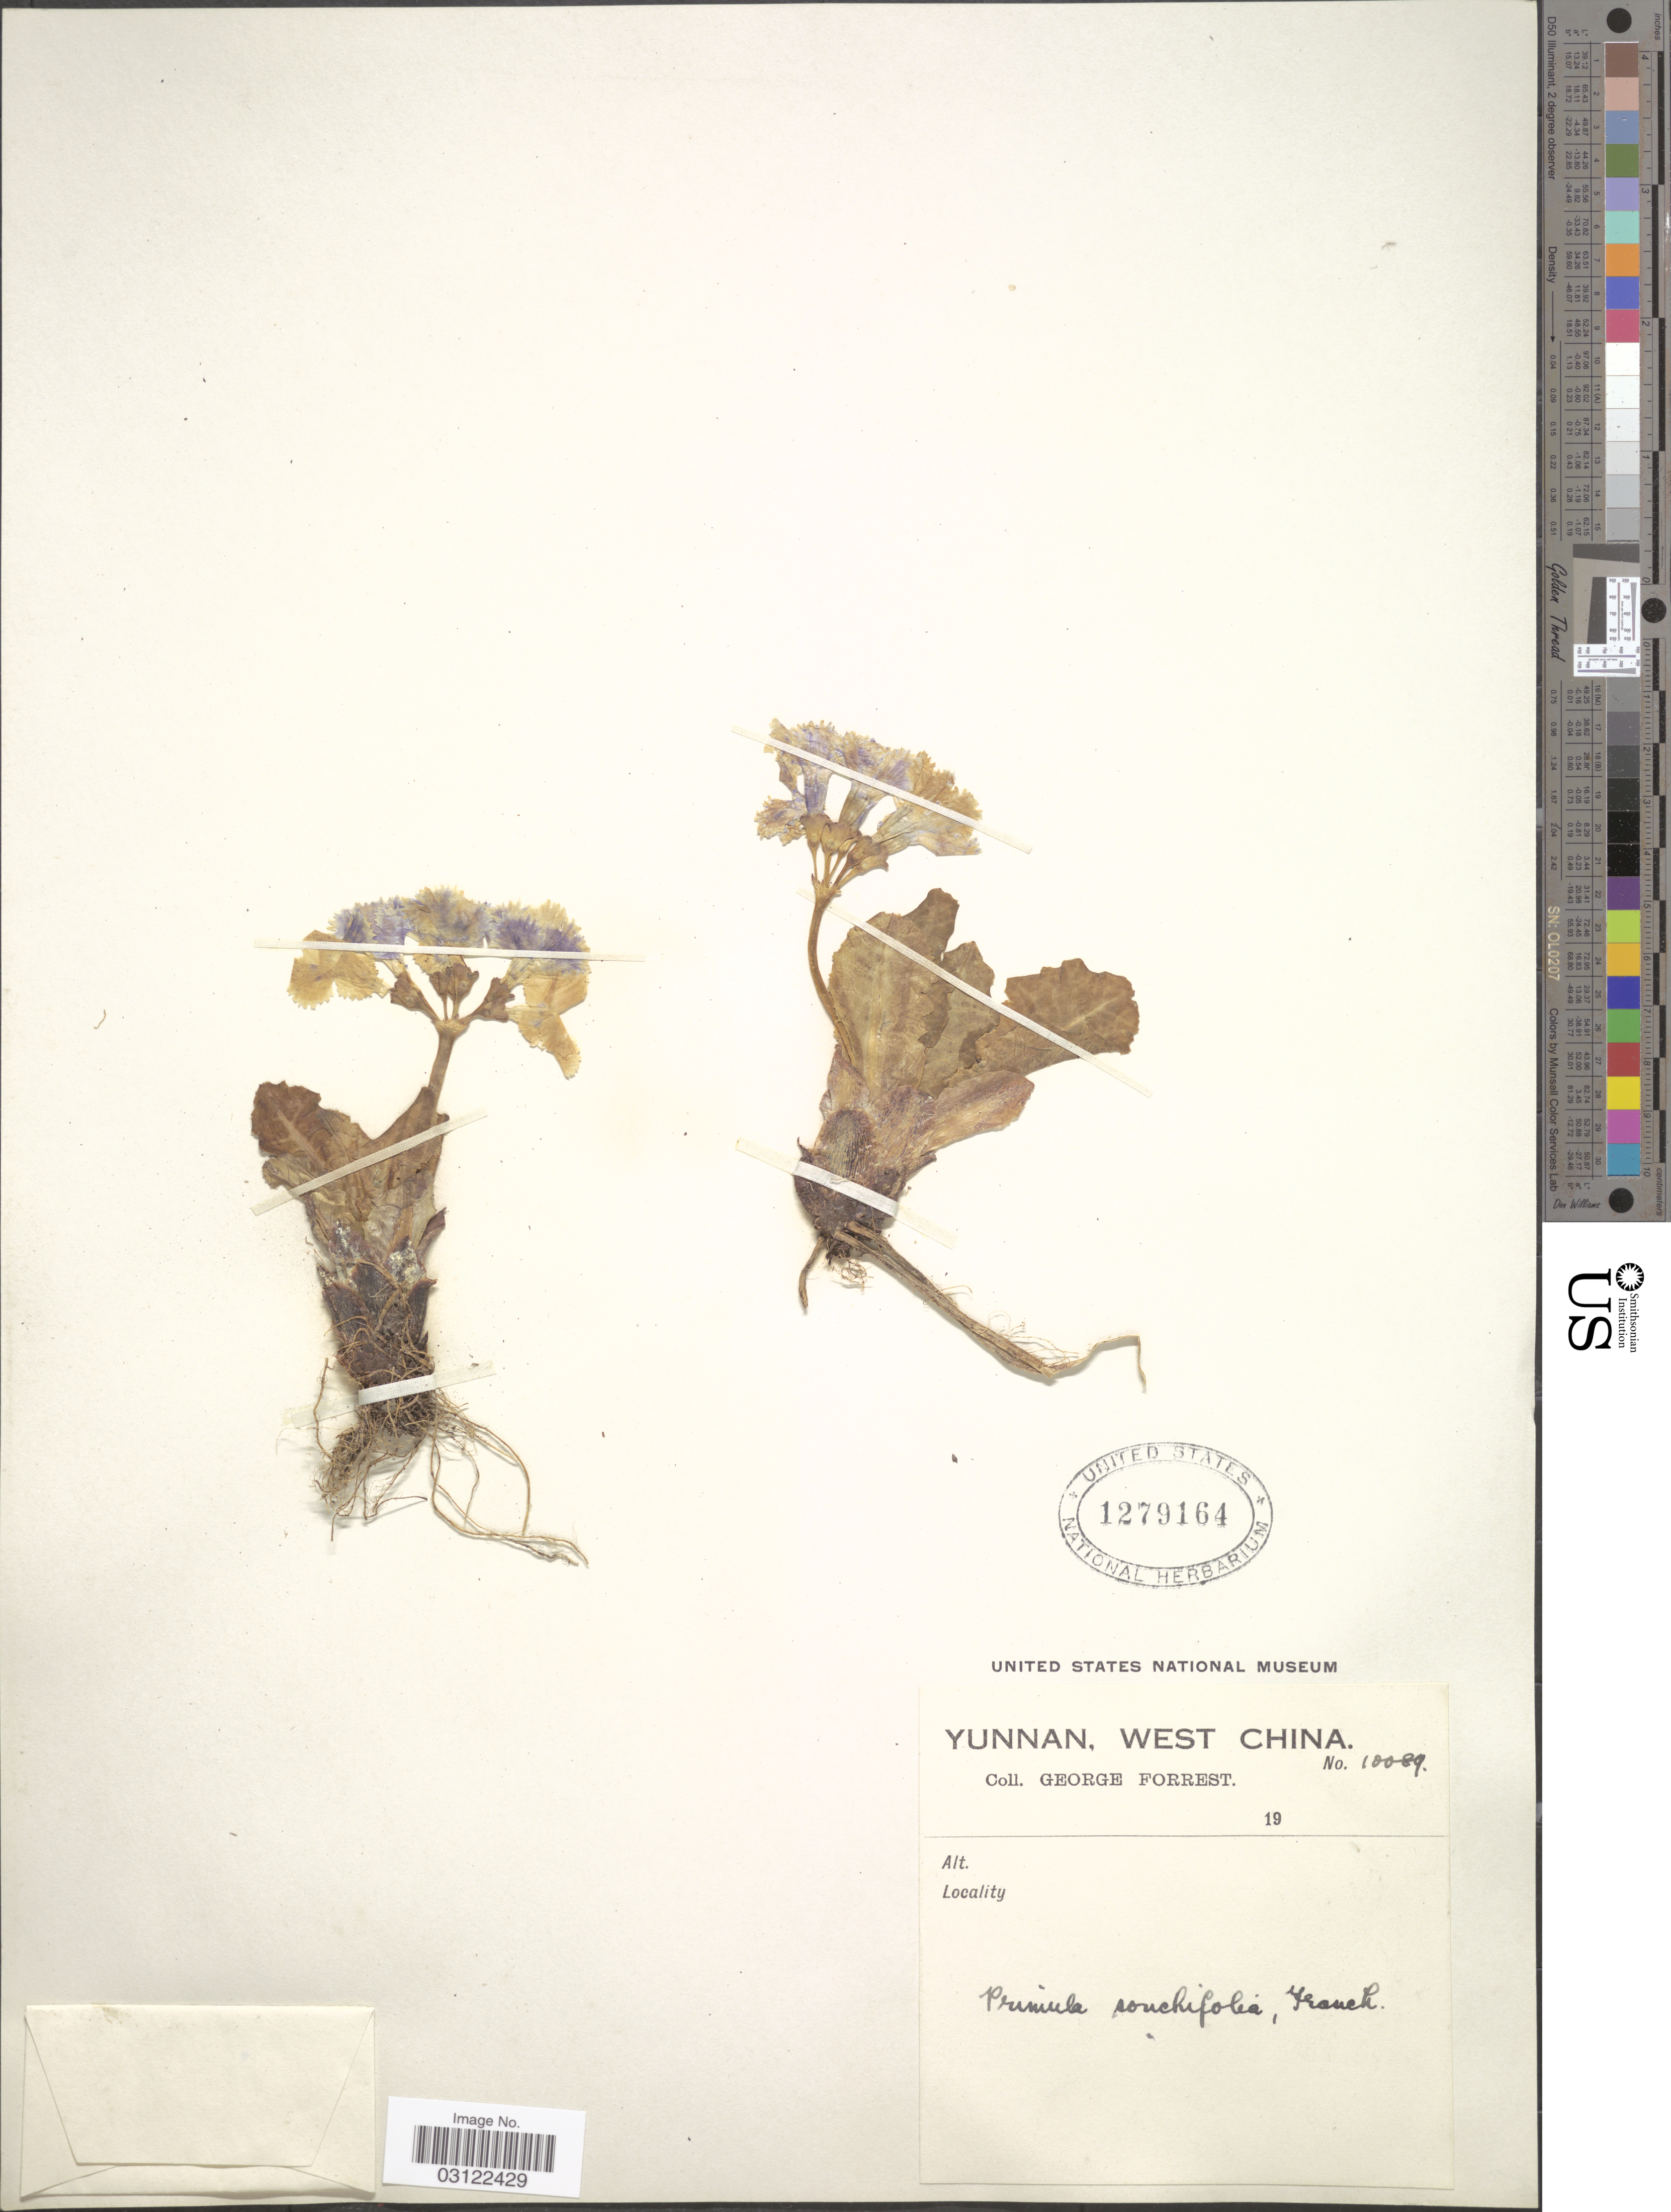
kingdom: Plantae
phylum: Tracheophyta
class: Magnoliopsida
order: Ericales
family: Primulaceae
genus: Primula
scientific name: Primula sonchifolia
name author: Franch.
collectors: G. Forrest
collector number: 10089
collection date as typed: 19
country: China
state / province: Yunnan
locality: West China.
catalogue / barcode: US 1279164